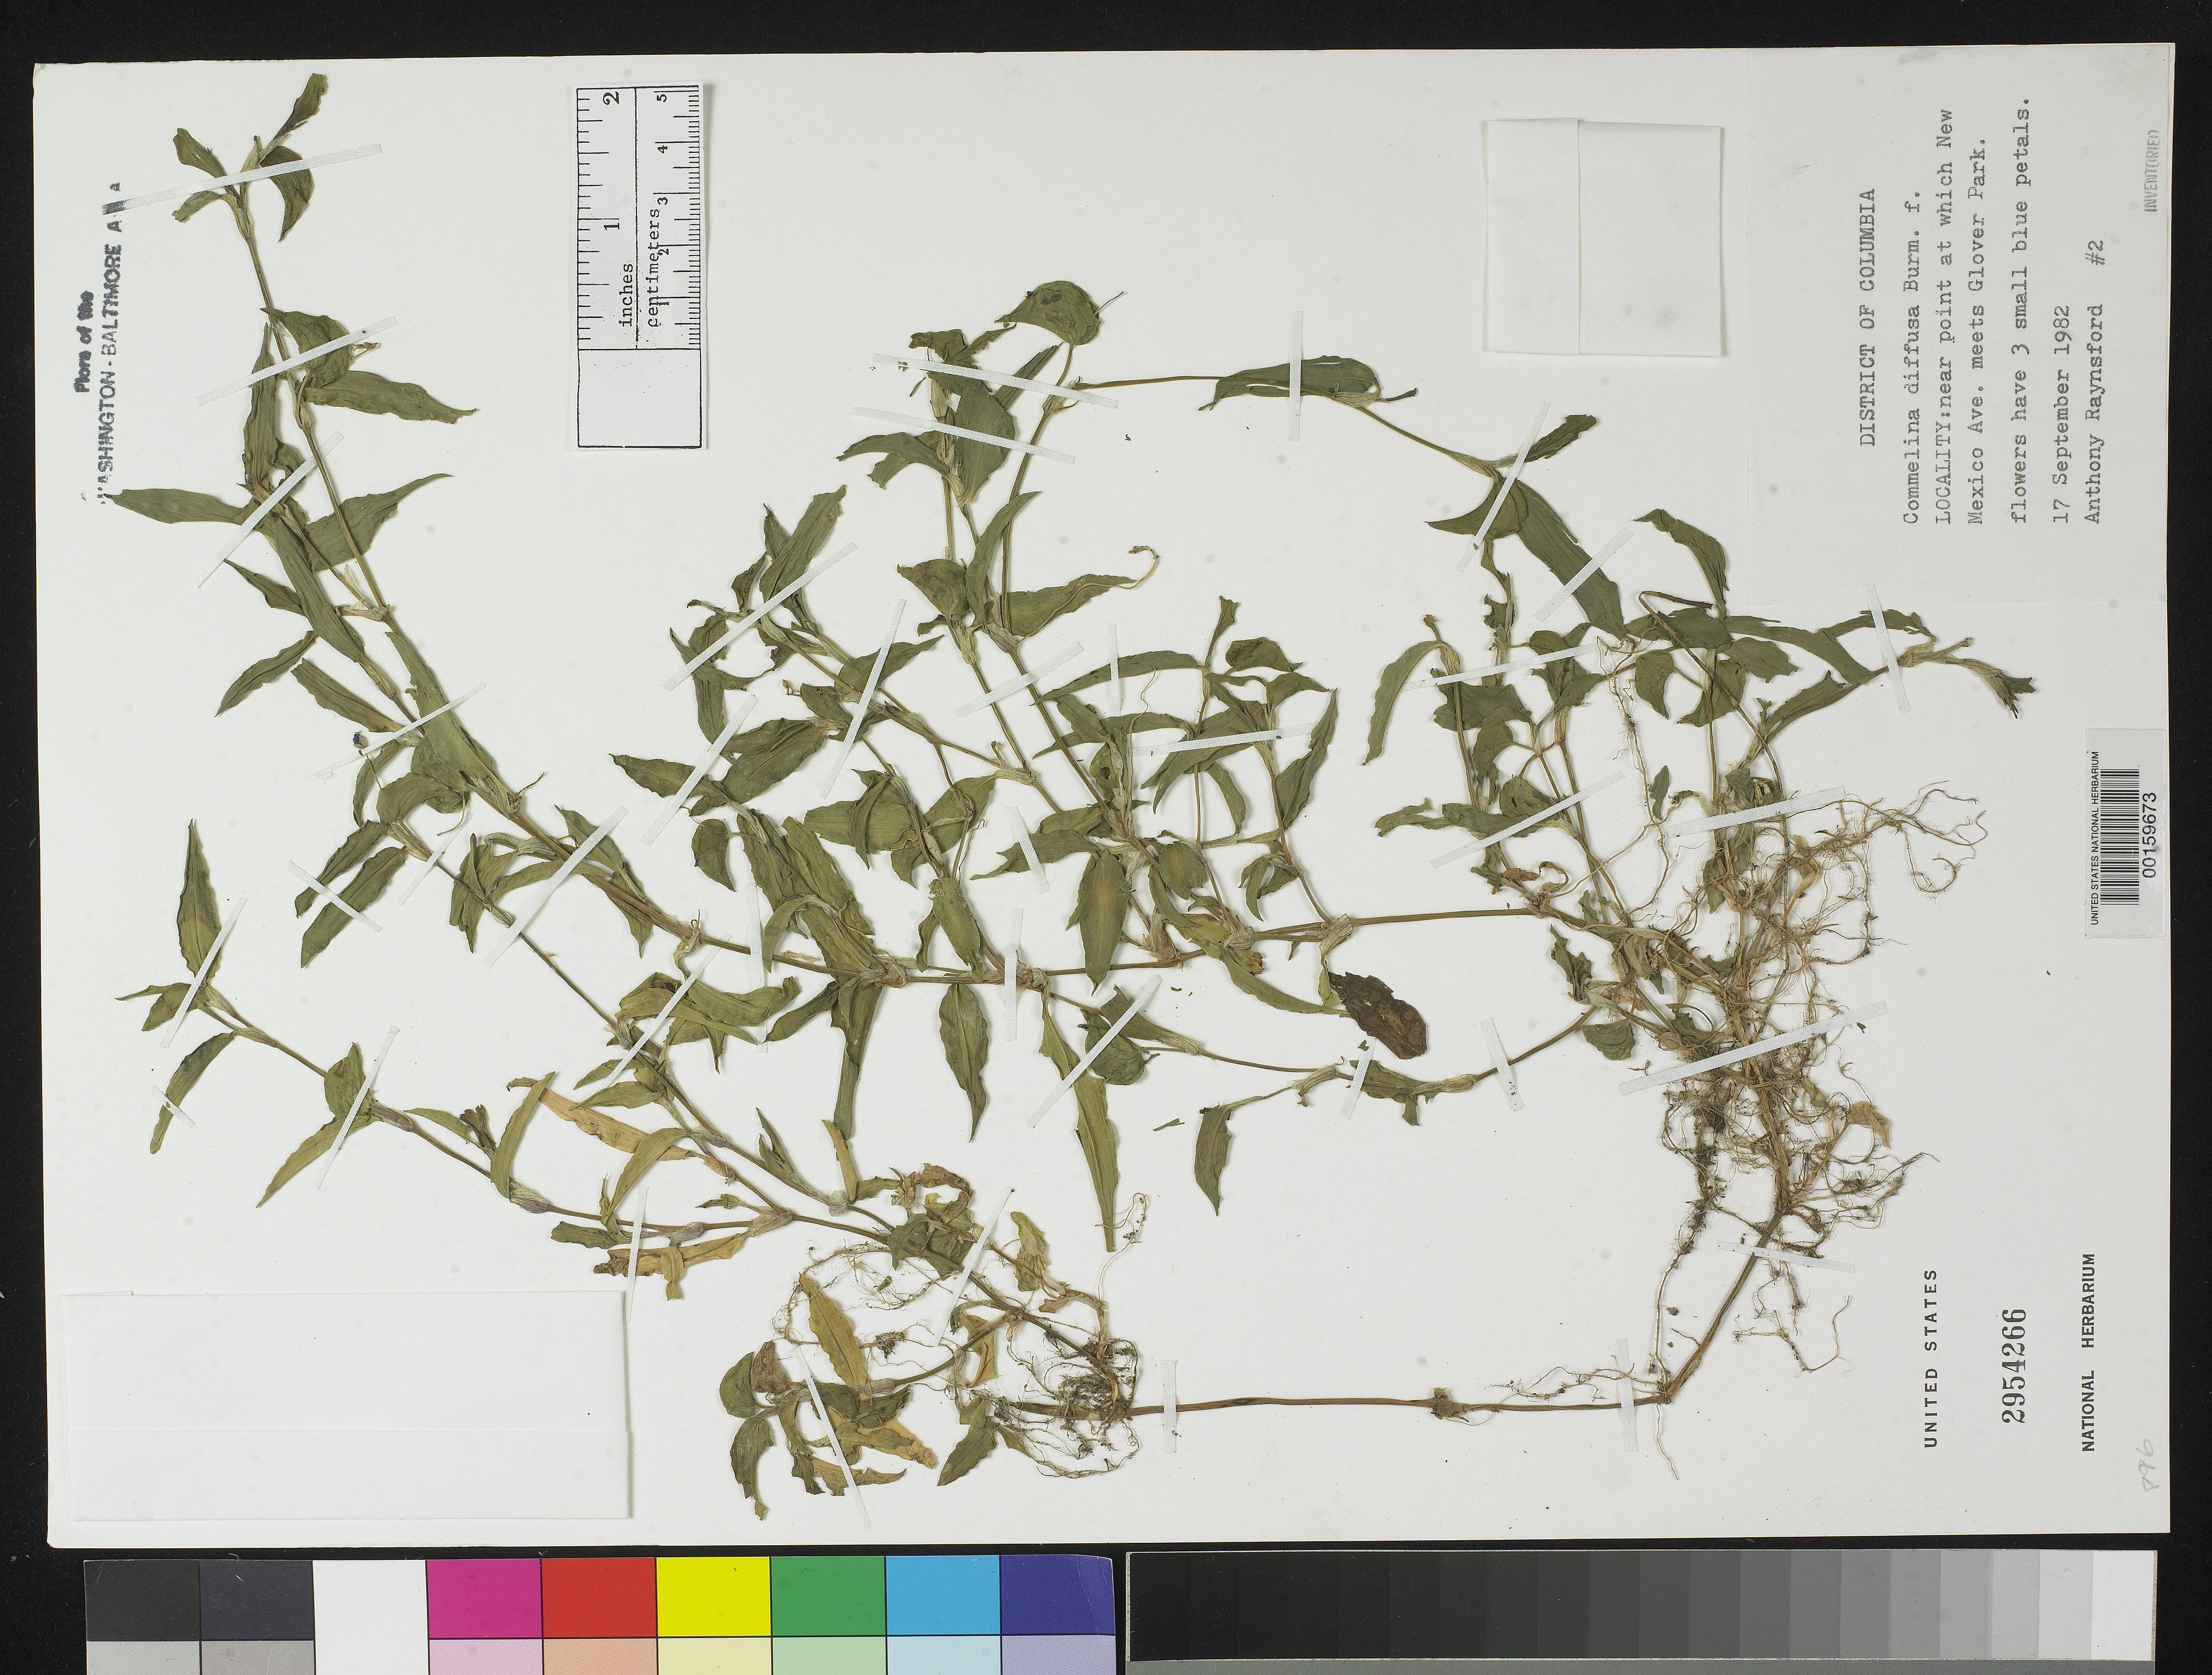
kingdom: Plantae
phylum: Tracheophyta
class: Liliopsida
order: Commelinales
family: Commelinaceae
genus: Commelina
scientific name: Commelina diffusa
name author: Burm. f.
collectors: A. Raynsford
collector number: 2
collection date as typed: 17 Sep 1982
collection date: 1982-09-17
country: United States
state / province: District of Columbia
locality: Near where new mexico ave meets glover park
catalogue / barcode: US 2954266